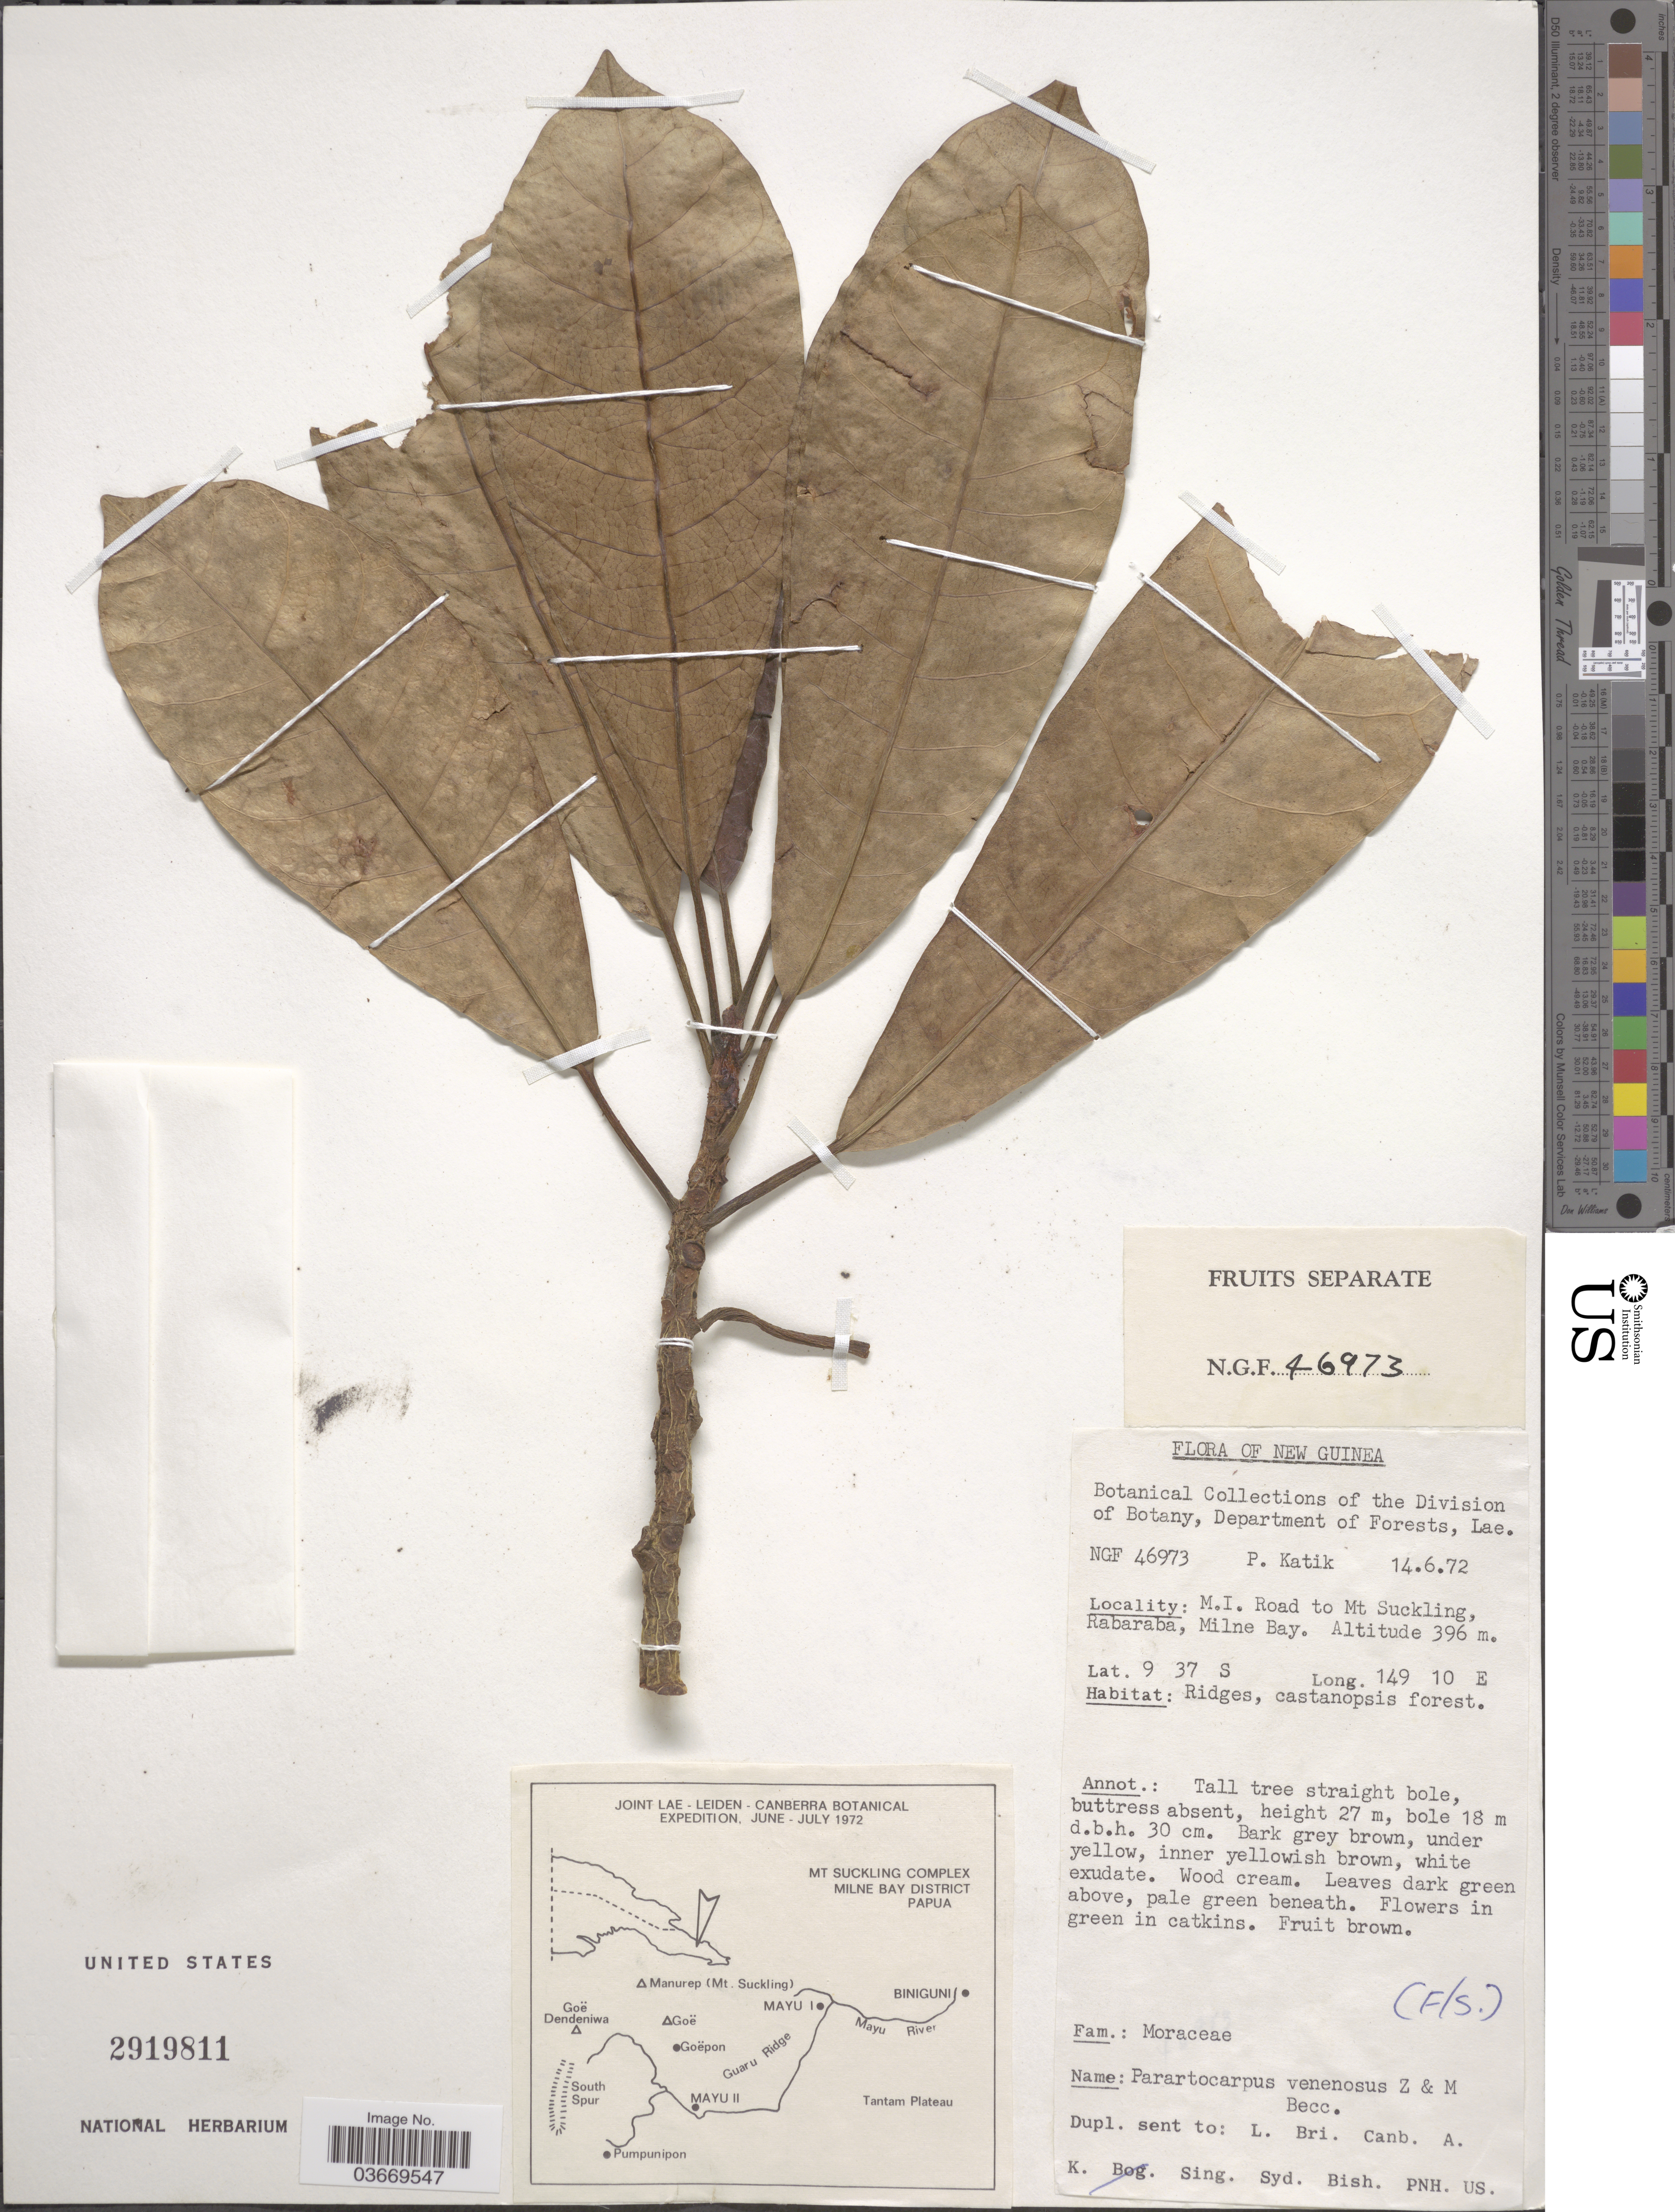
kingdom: Plantae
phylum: Tracheophyta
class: Magnoliopsida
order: Rosales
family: Moraceae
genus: Parartocarpus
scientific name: Parartocarpus venenosus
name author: (Zoll. & Moritzi) Becc.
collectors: P. Katik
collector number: NGF 46973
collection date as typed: Transcribed d/m/y: 14/6/72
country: Papua New Guinea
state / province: Milne Bay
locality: New Guinea. M.I. Road to Mt Suckling, Rabaraba, Milne Bay.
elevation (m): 396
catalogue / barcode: US 2919811